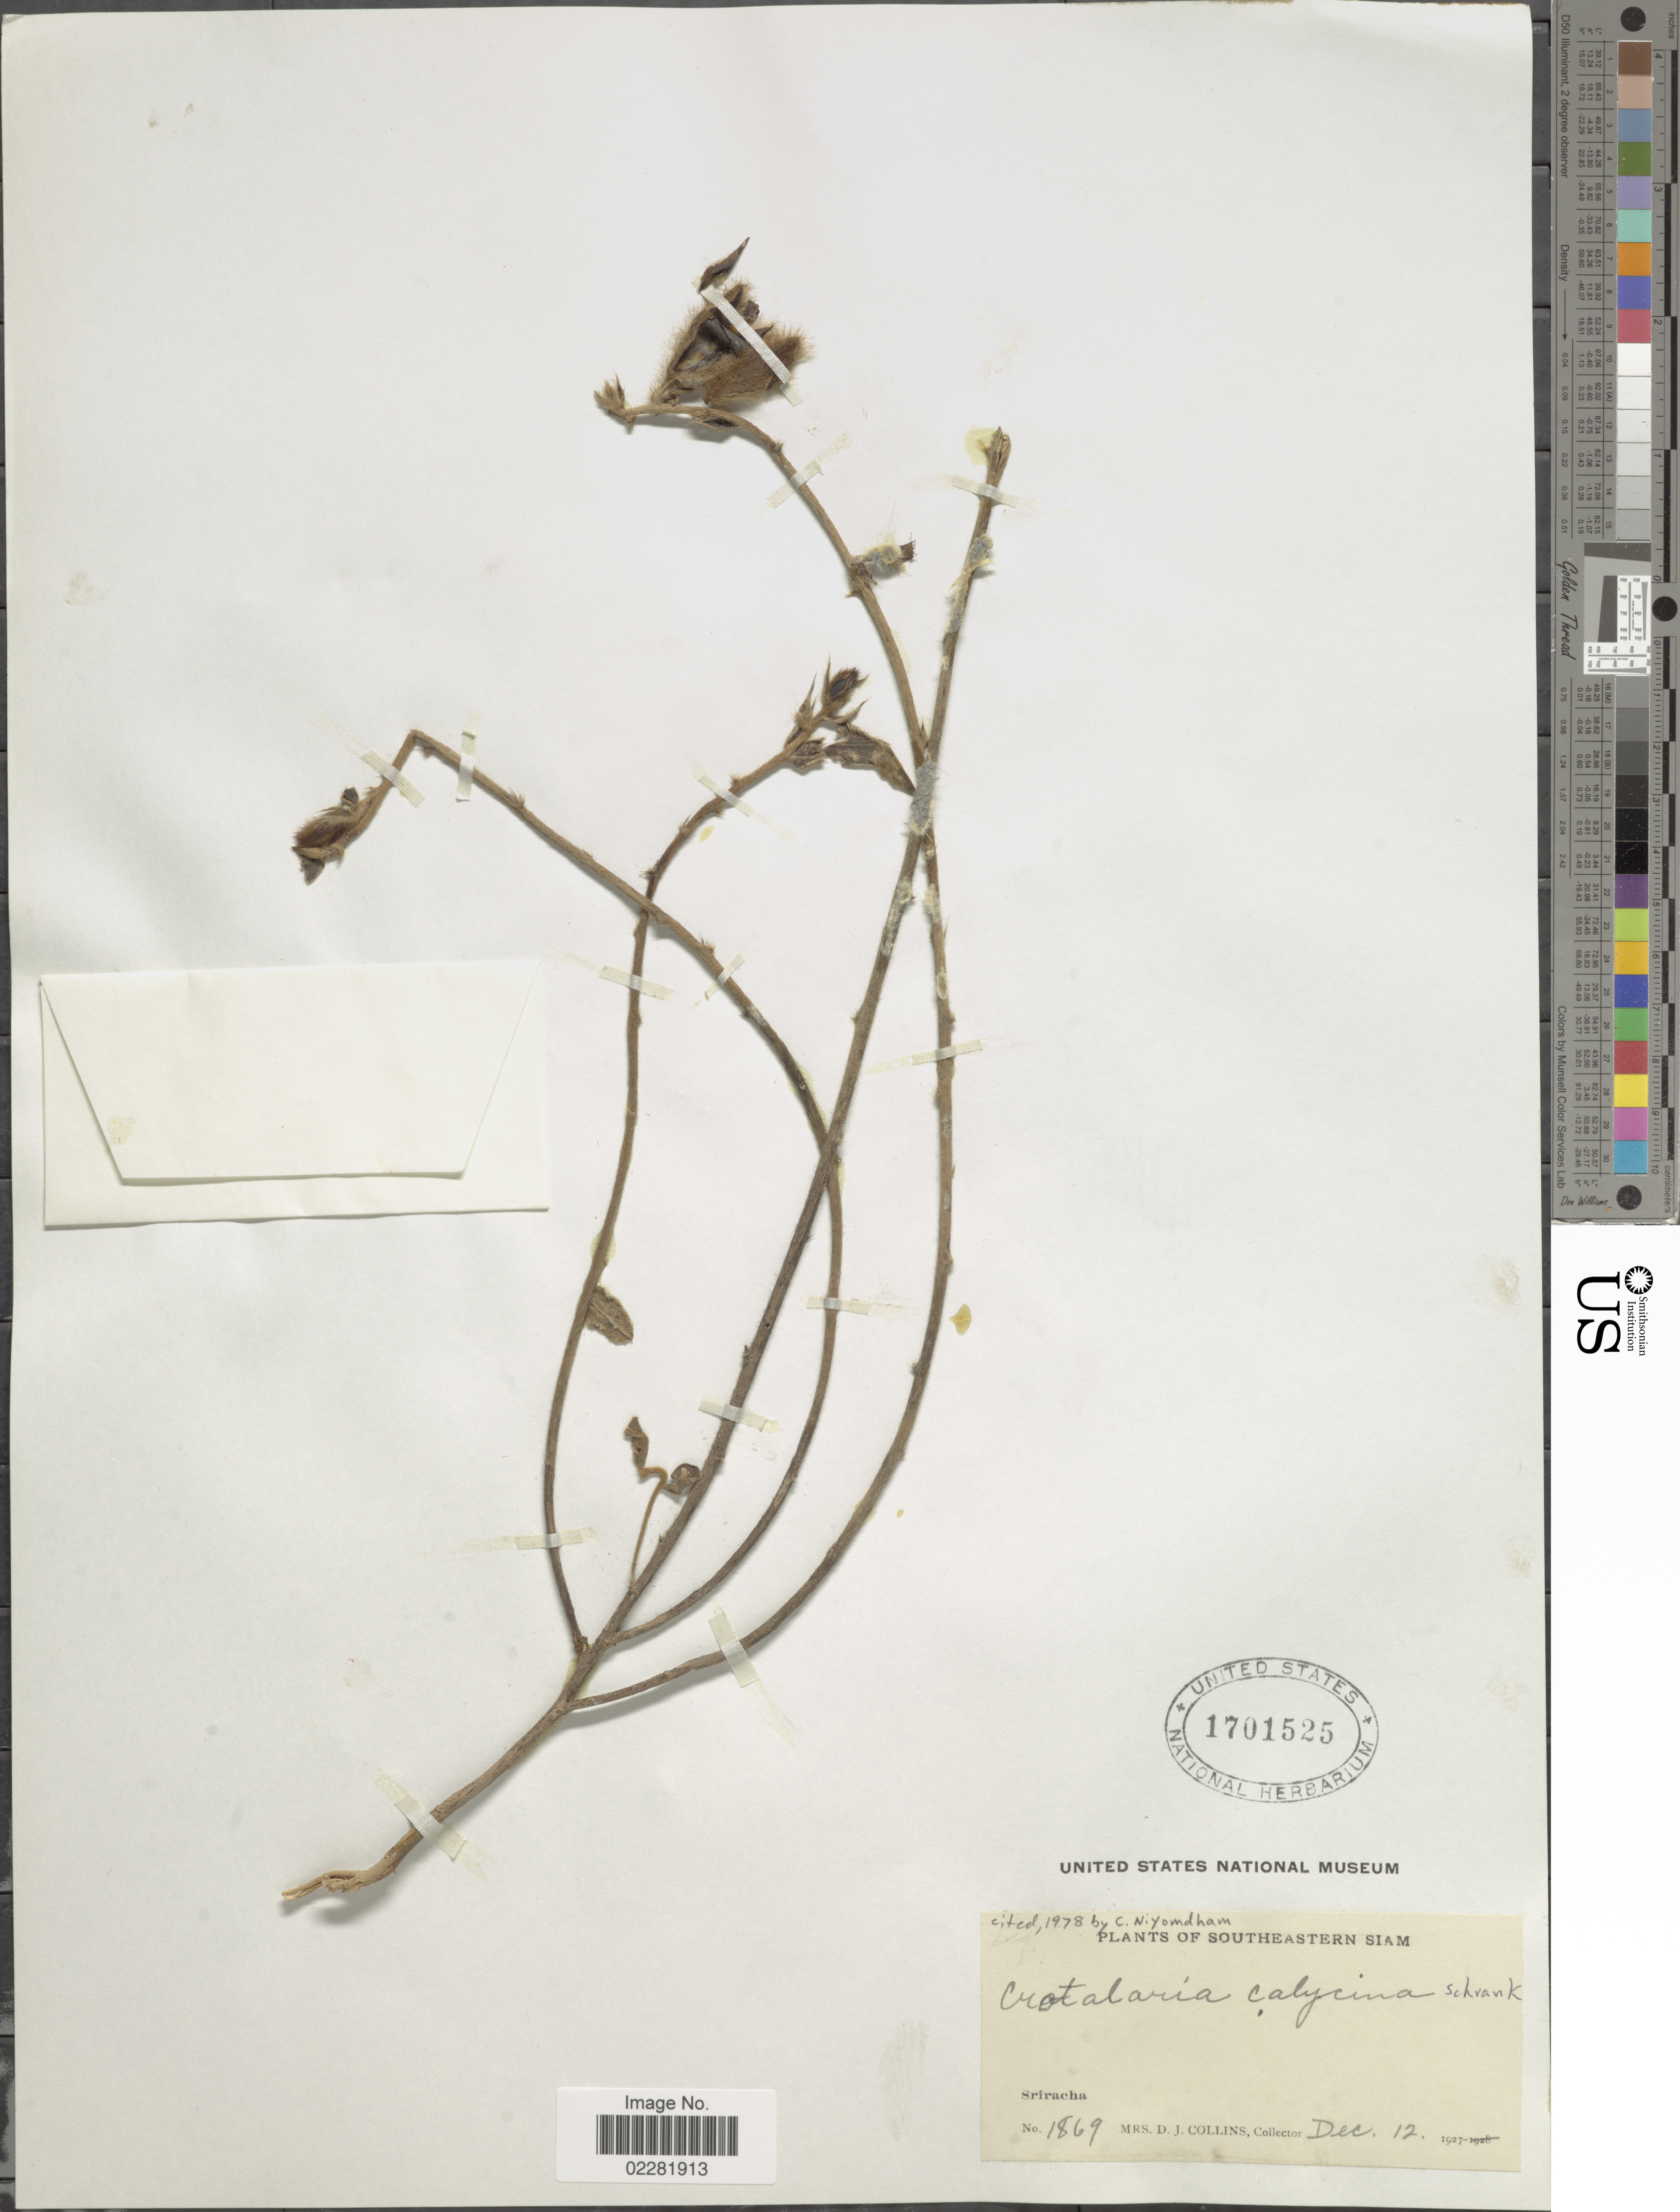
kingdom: Plantae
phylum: Tracheophyta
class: Magnoliopsida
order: Fabales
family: Fabaceae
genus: Crotalaria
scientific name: Crotalaria calycina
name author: Schrank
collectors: Mrs. D. J. Collins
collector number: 1869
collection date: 1927-12-12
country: Thailand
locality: Southeastern Siam. Sriracha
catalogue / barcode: US 1701525